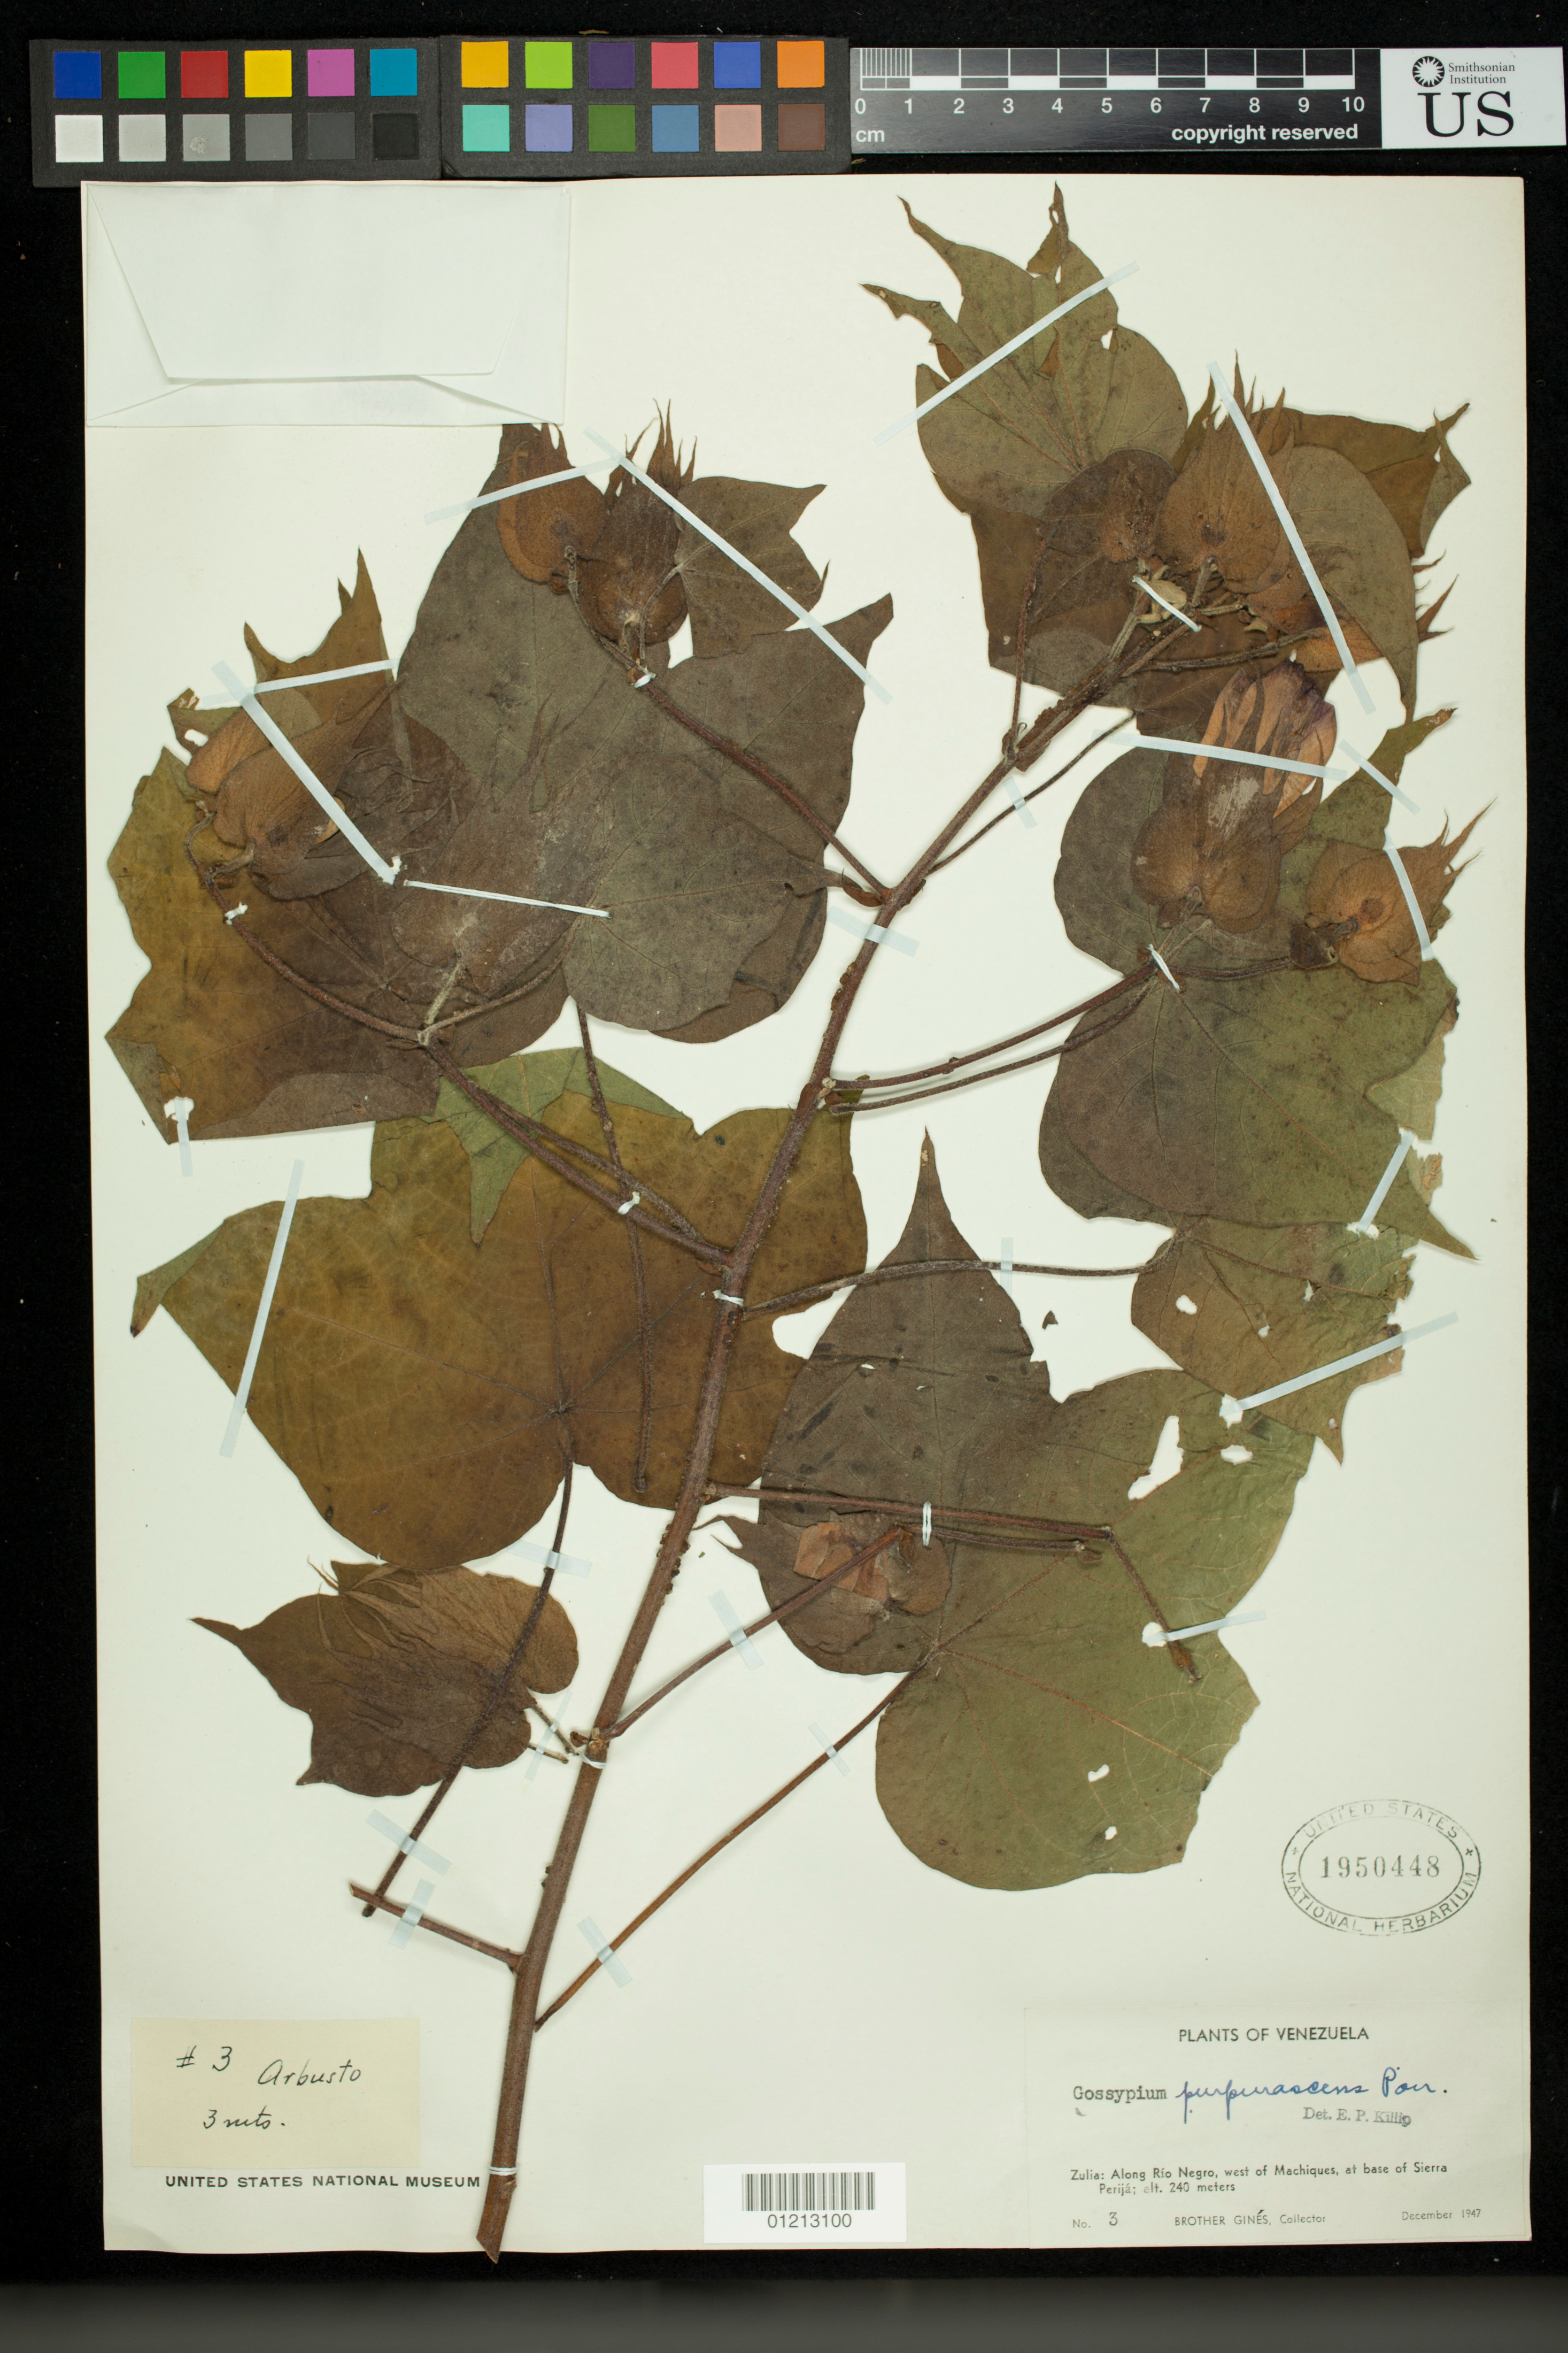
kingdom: Plantae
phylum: Tracheophyta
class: Magnoliopsida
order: Malvales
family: Malvaceae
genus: Gossypium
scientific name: Gossypium purpurascens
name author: Poir.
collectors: Bro. Gines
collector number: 3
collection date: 1947-12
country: Venezuela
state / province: Zulia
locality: Along Rio Negro, west of Machiques, at base of Sierra Perija.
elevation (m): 240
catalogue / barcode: US 1950448